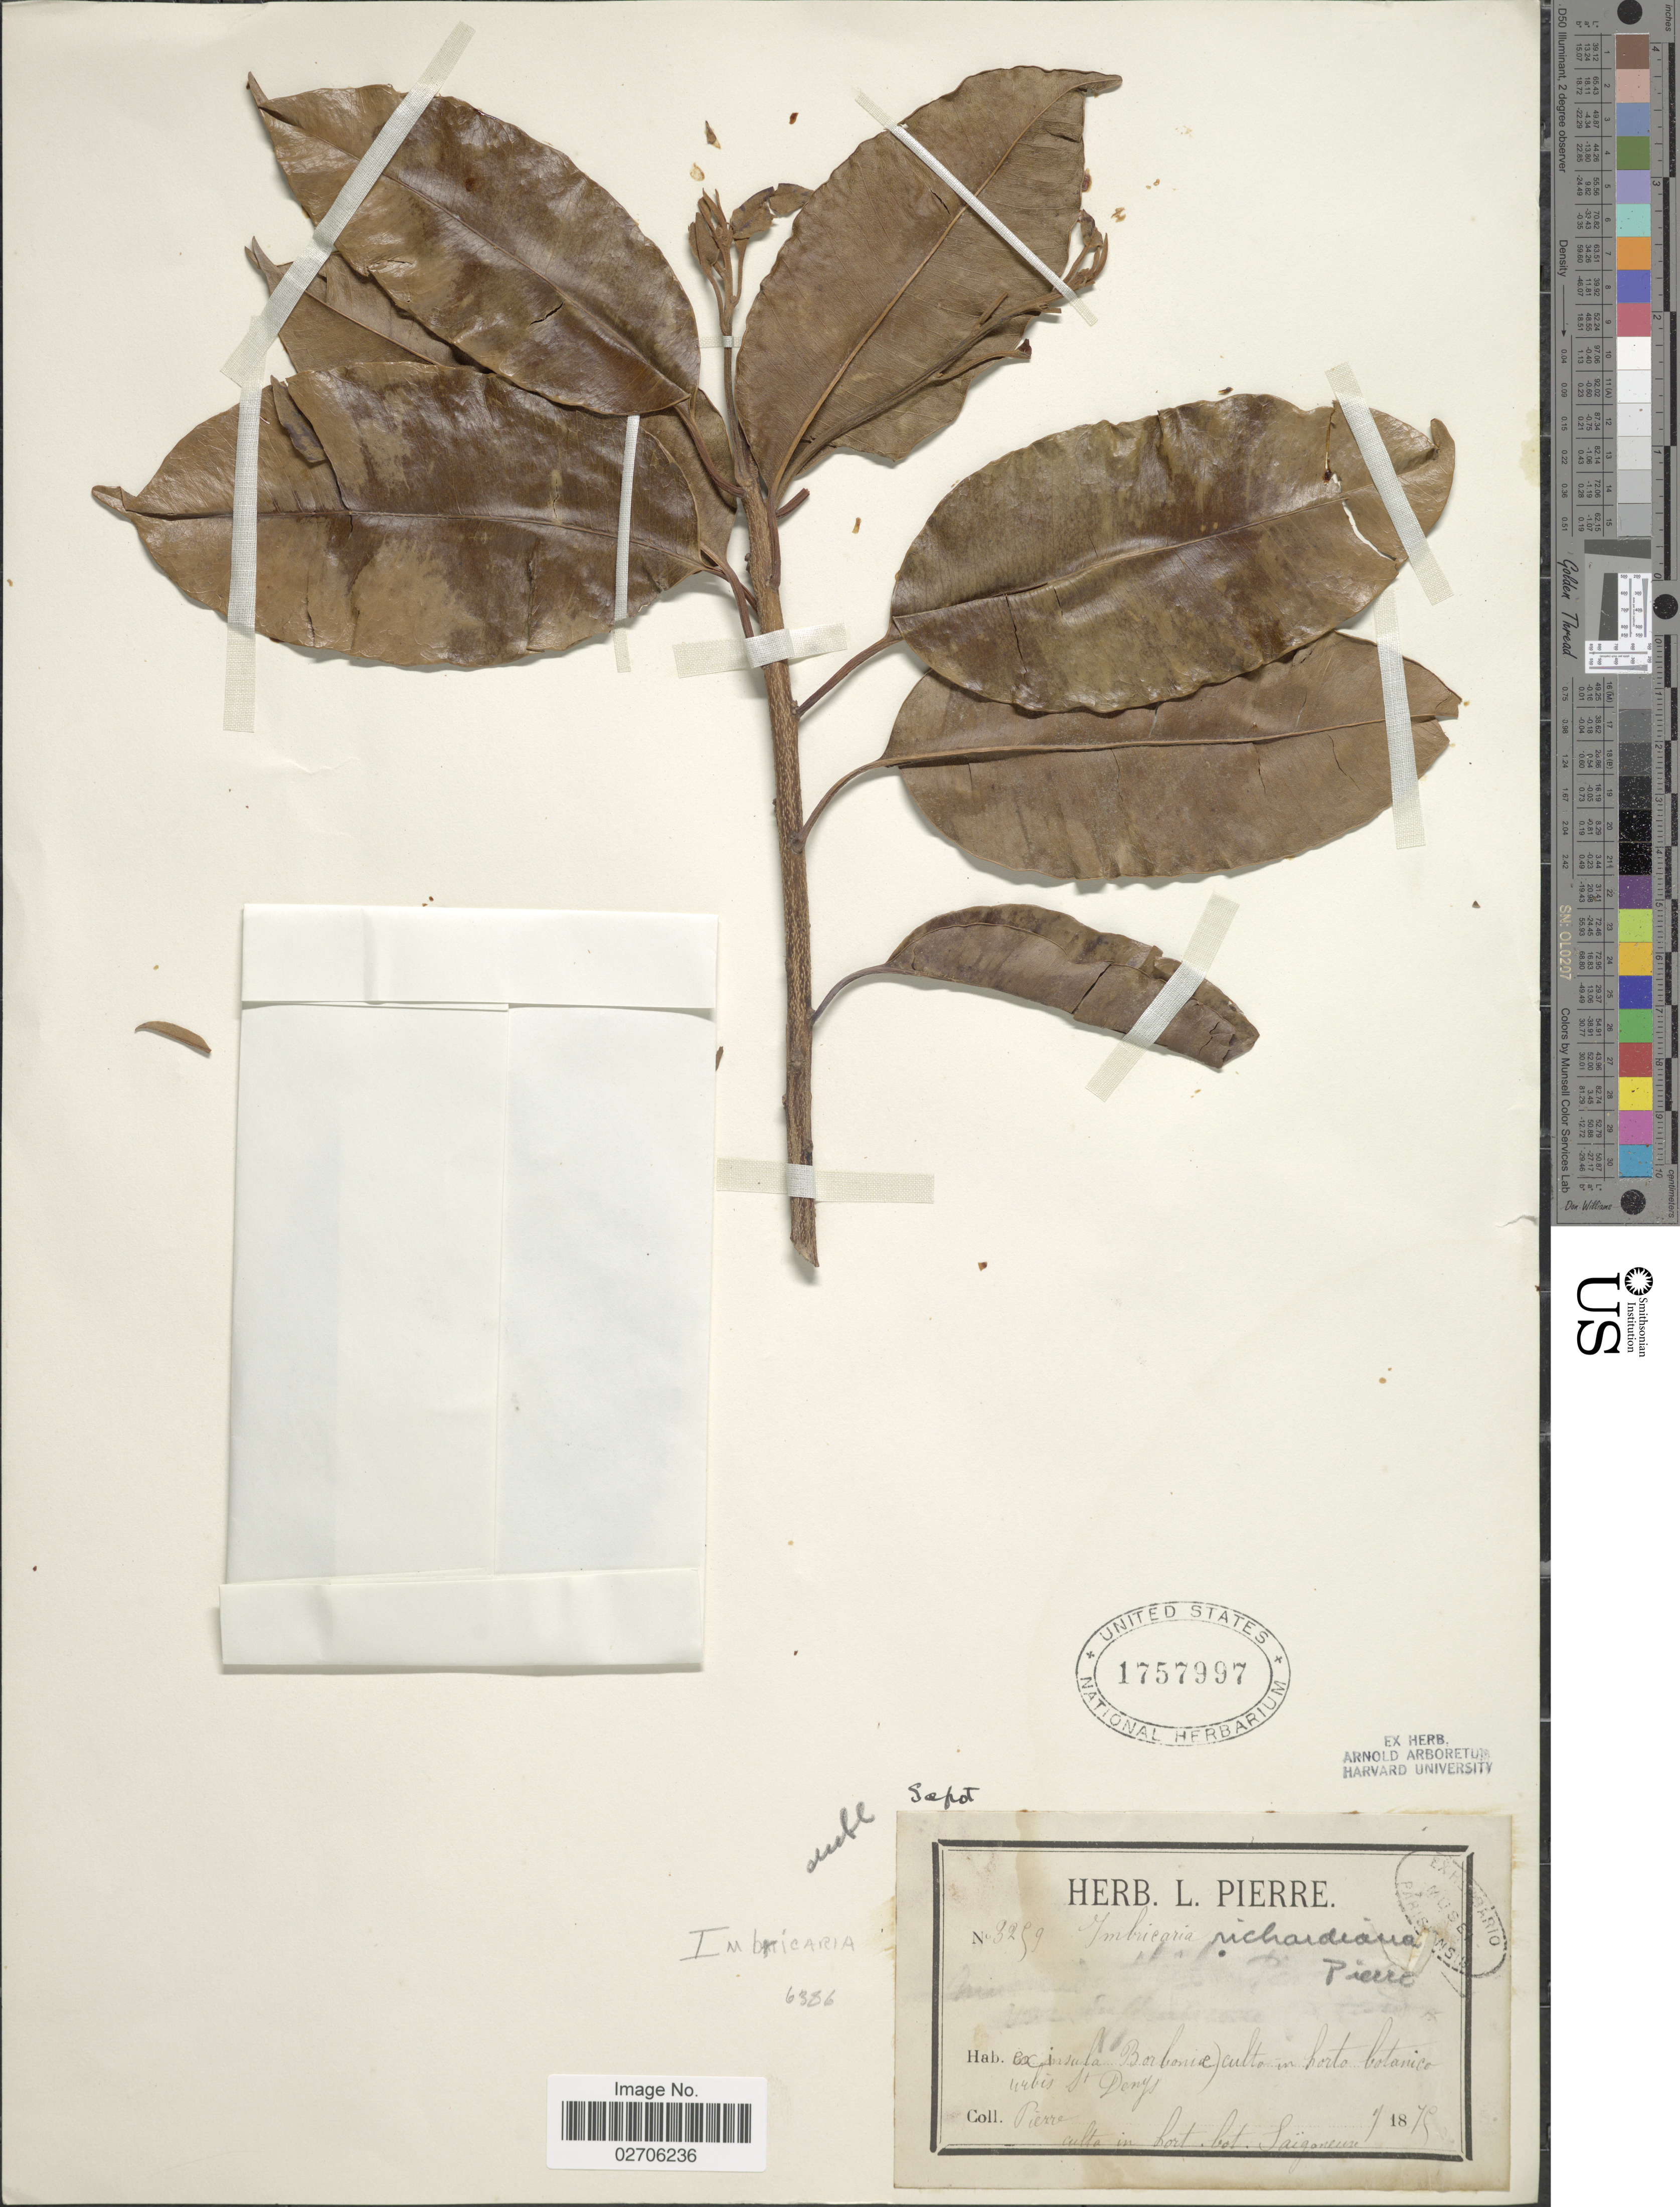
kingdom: Plantae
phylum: Tracheophyta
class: Magnoliopsida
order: Ericales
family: Sapotaceae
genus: Mimusops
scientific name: Mimusops richardiana Pierre sp. nov. ined.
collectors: L. Pierre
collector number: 3259*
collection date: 1875-07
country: Vietnam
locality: Ex insula Borbonie culta in horto botanico urbis St. Denys. Culta in Hort. Bot. Saigonense.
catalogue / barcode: US 1757997